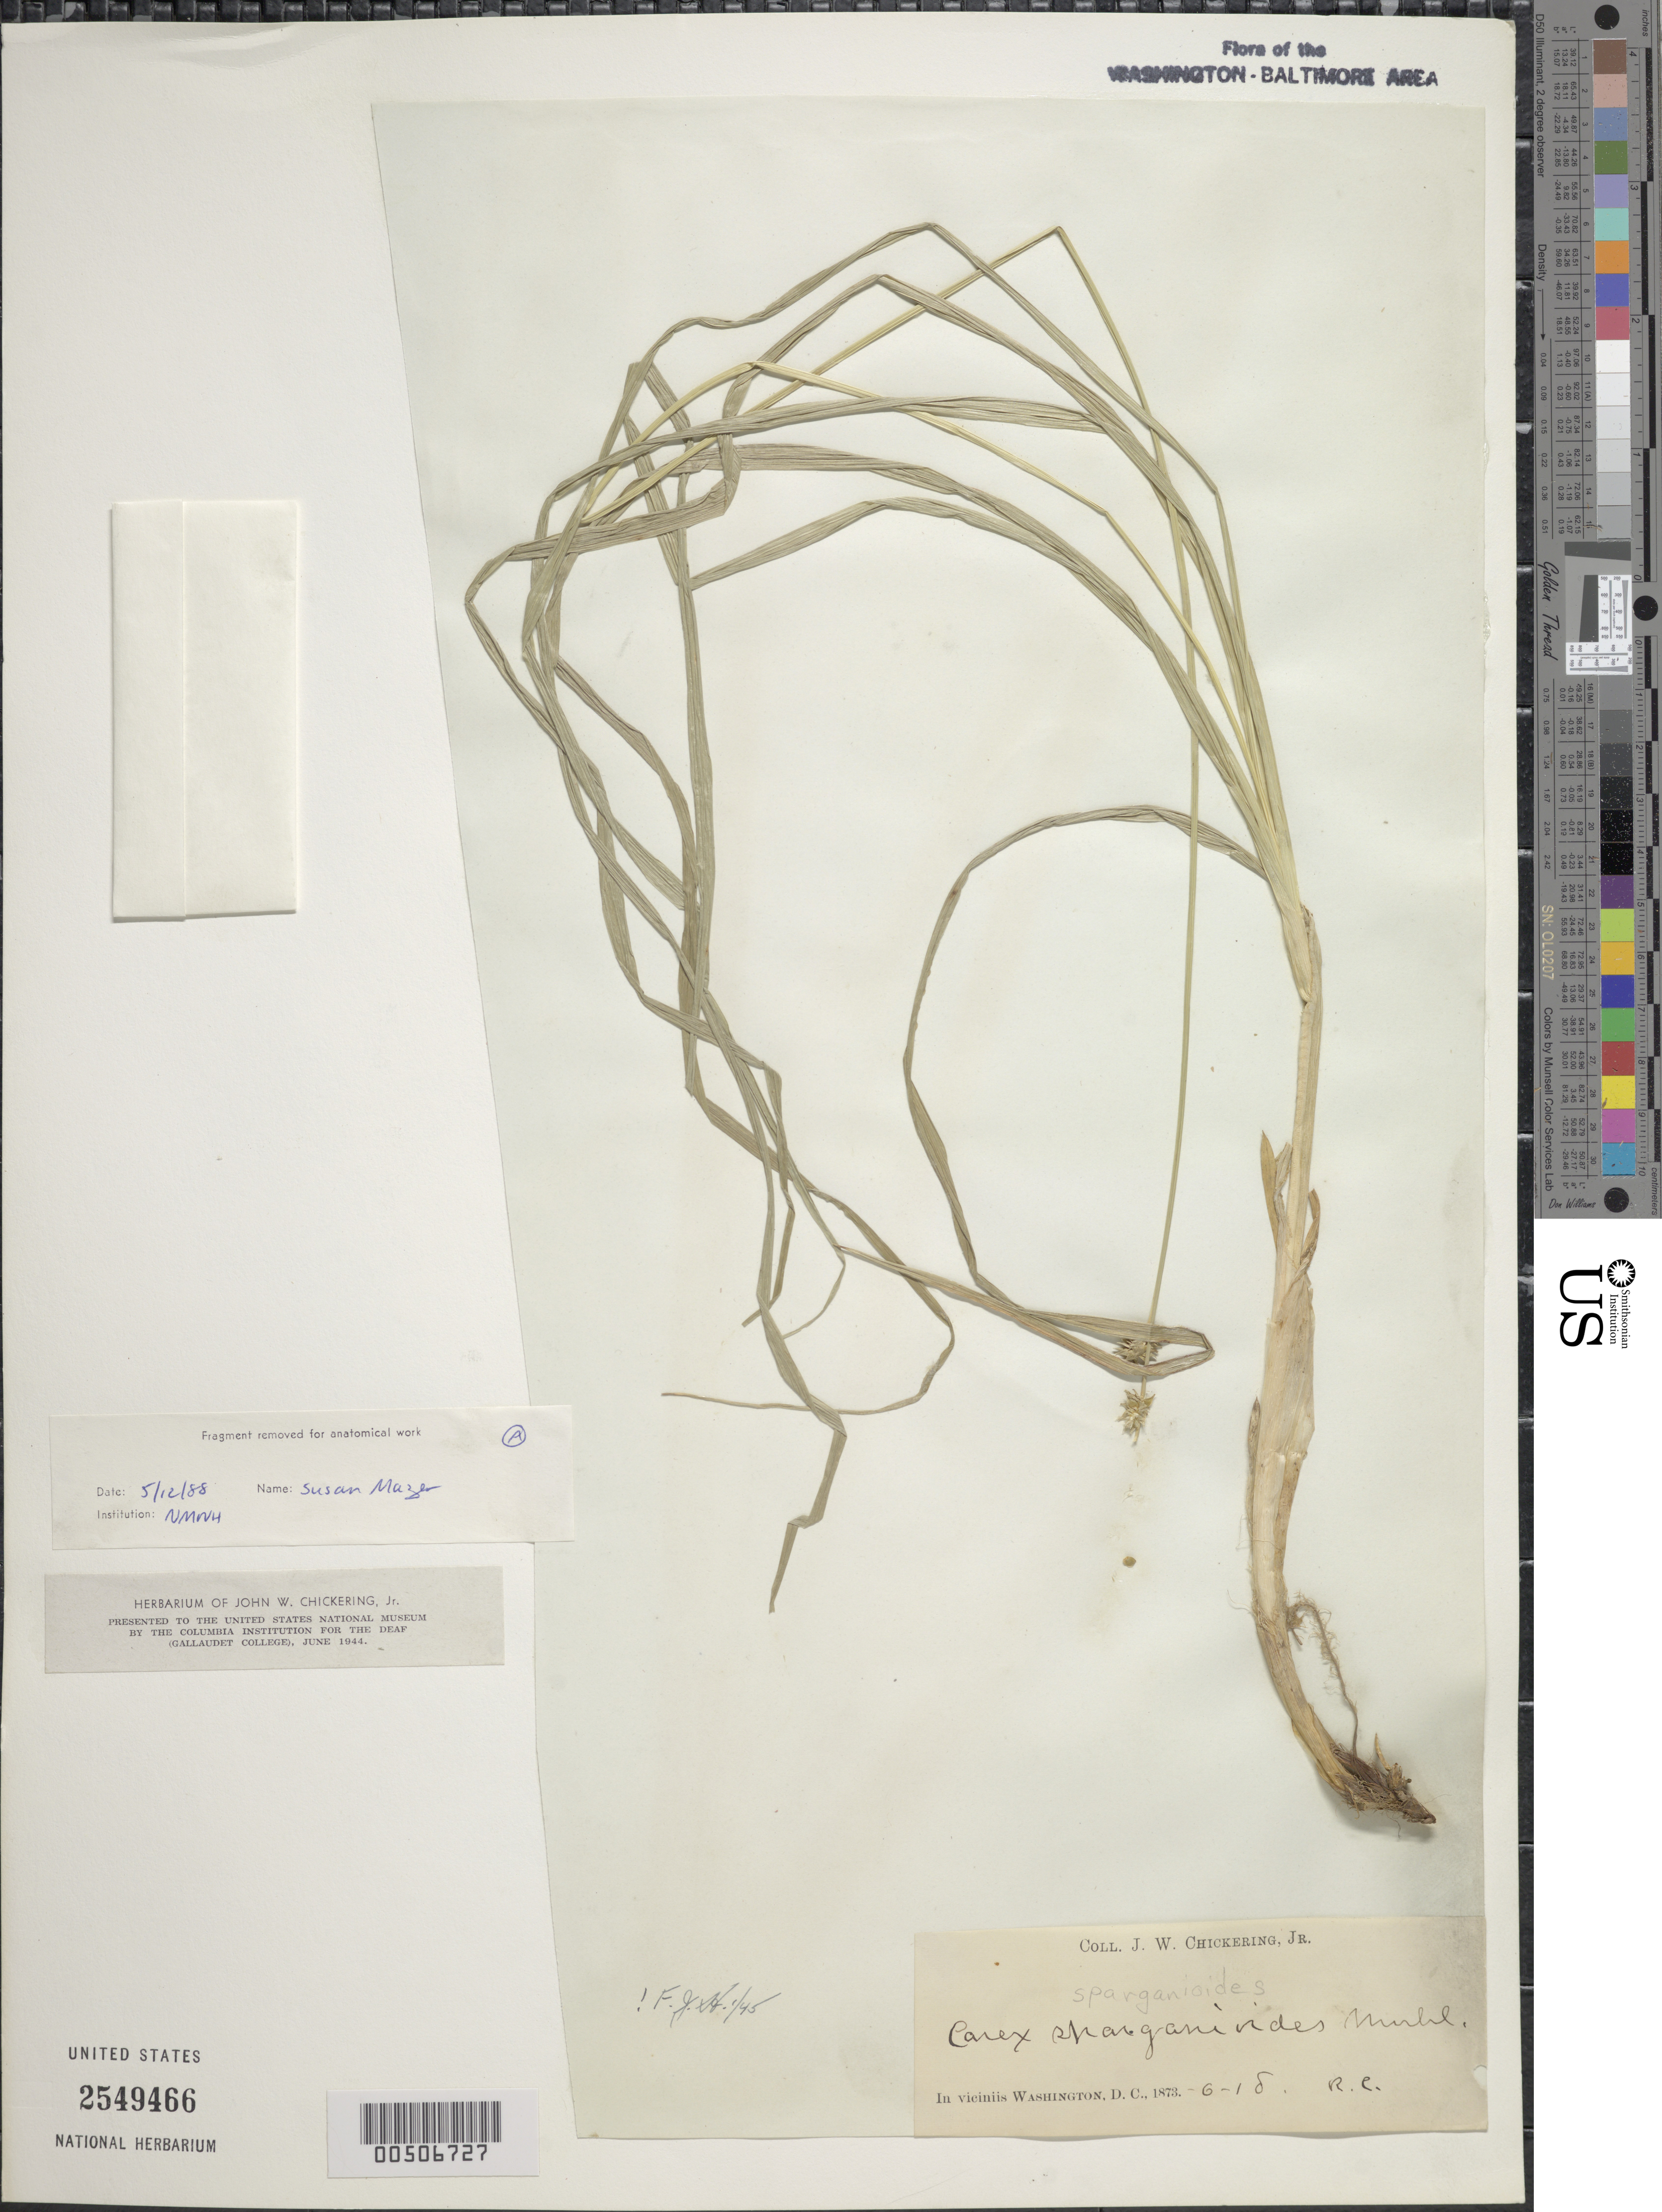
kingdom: Plantae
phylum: Tracheophyta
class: Liliopsida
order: Poales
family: Cyperaceae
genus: Carex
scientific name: Carex sparganioides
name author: Muhl. ex Willd.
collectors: J. W. Chickering Jr.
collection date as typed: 18 Jun 1873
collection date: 1873-06-18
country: United States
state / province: District of Columbia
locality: Washington DC Area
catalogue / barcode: US 2549466